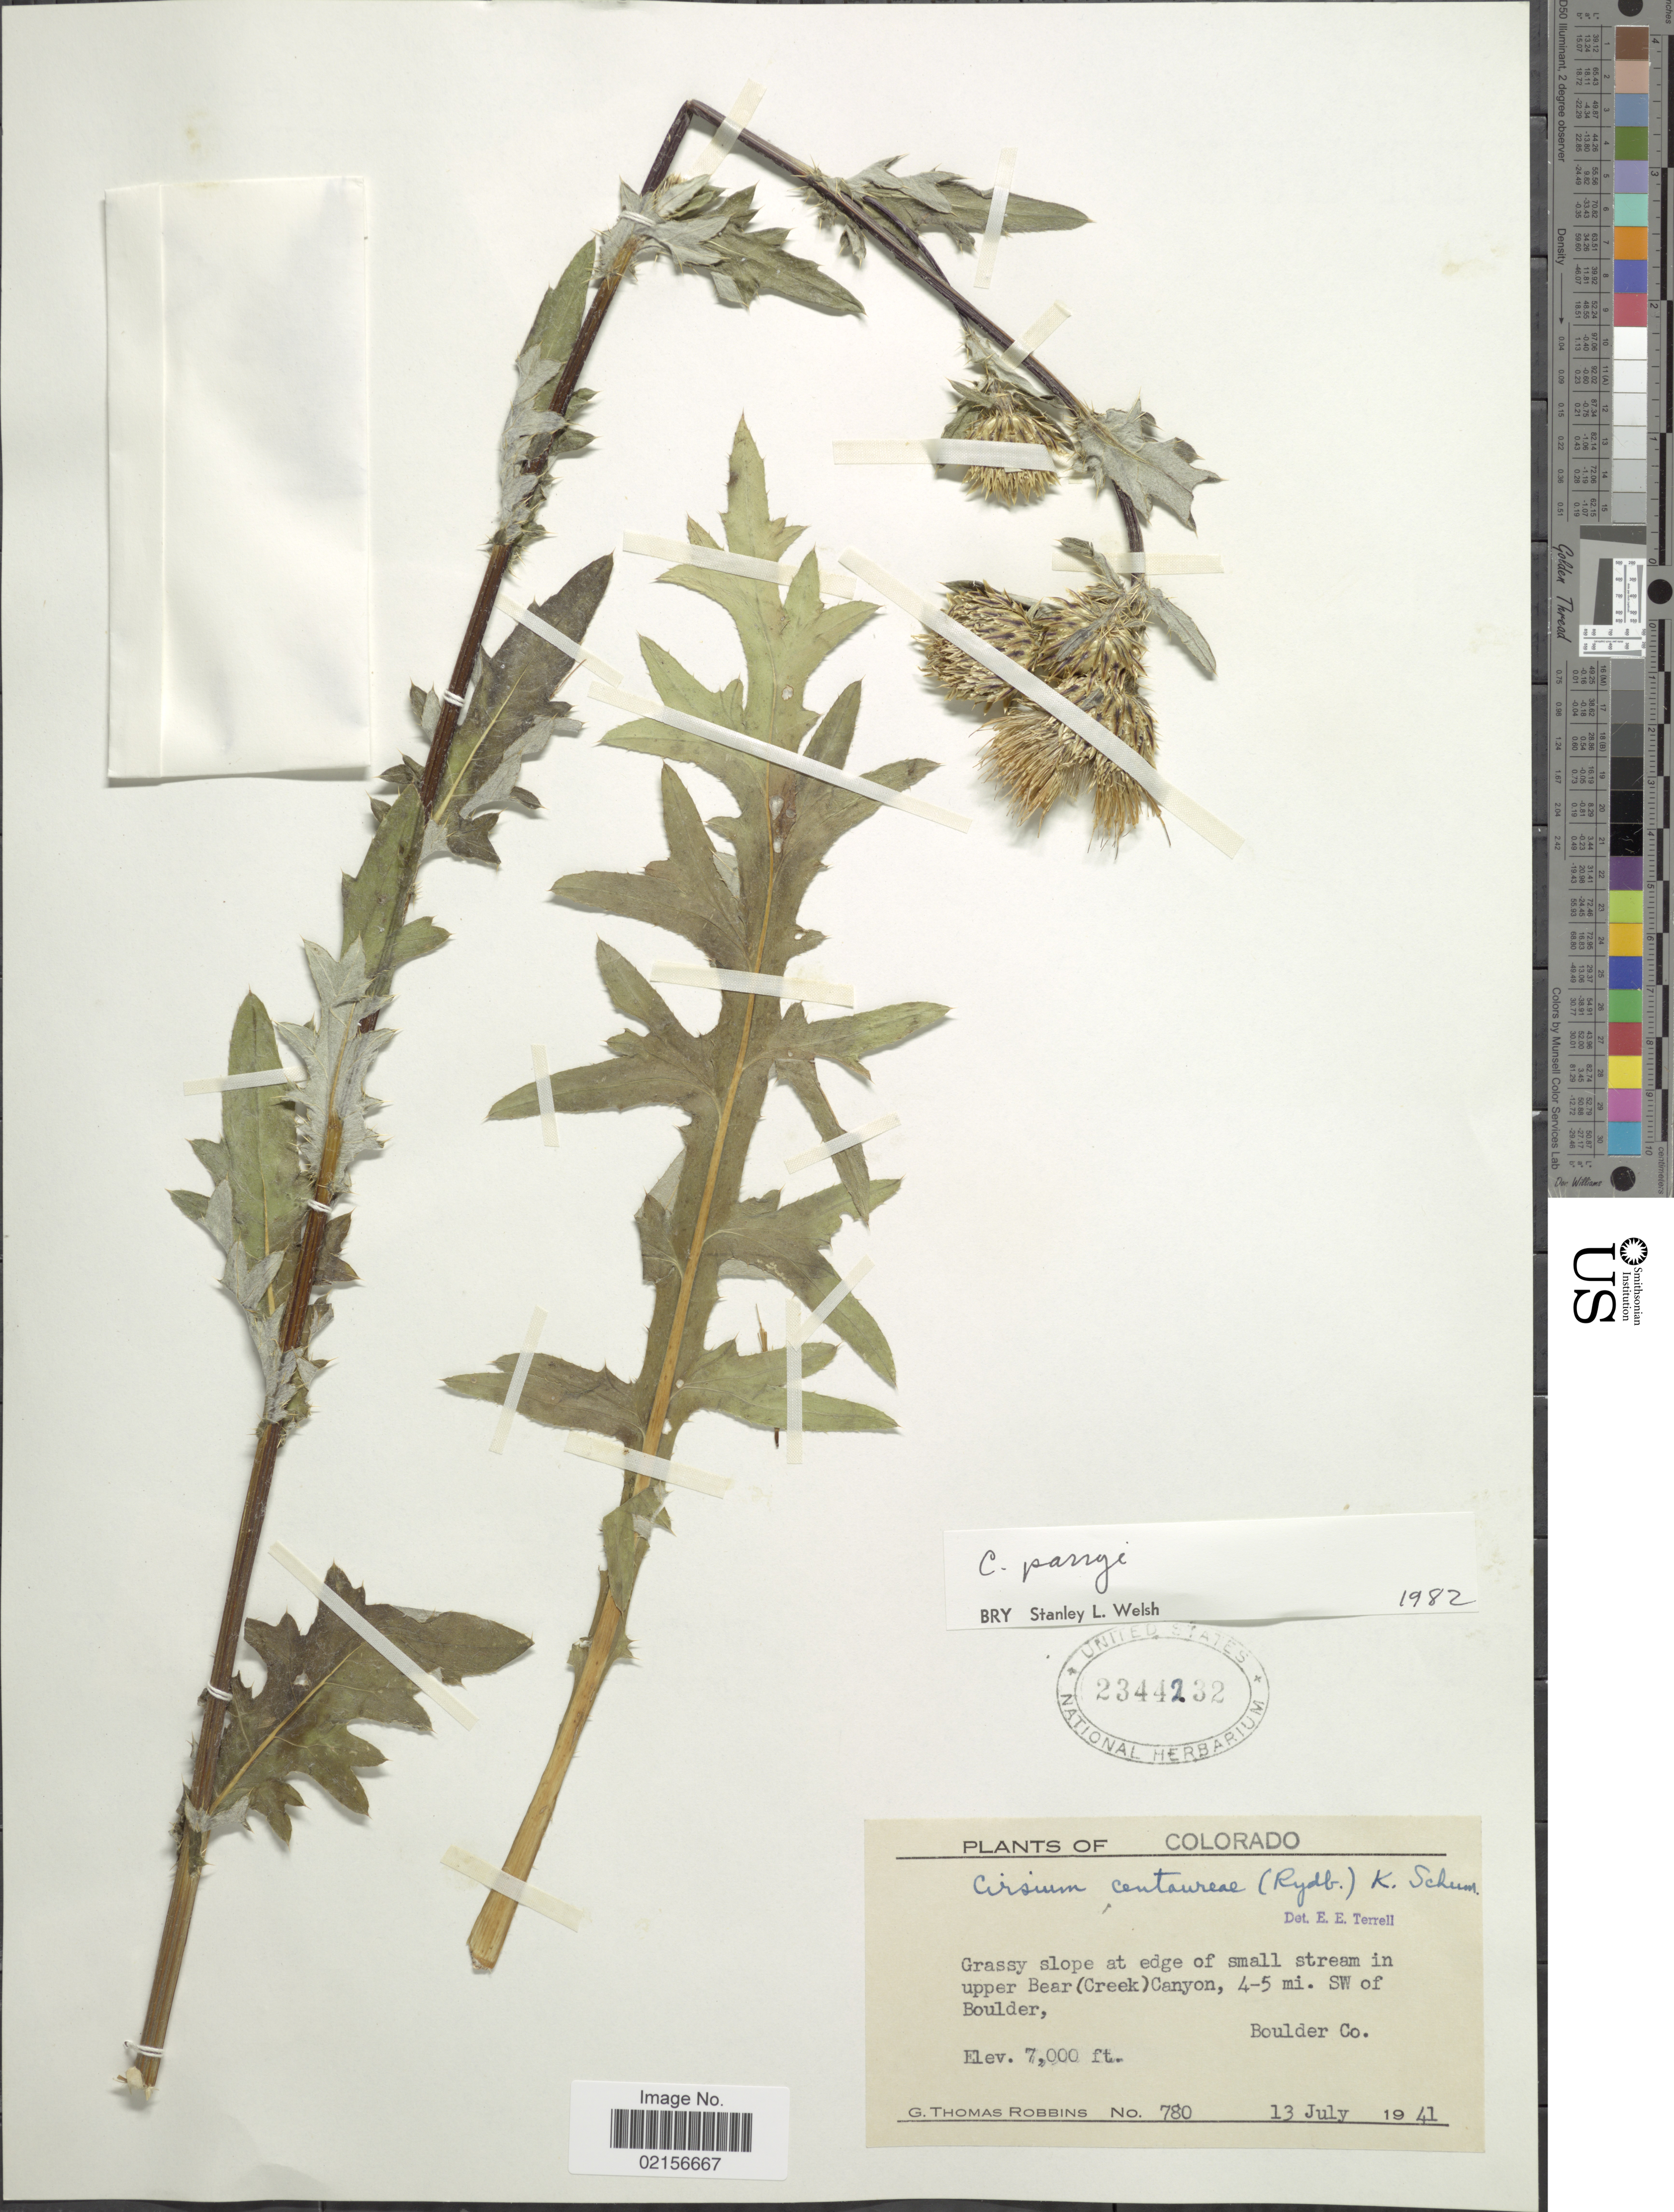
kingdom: Plantae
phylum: Tracheophyta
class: Magnoliopsida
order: Asterales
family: Asteraceae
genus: Cirsium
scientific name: Cirsium scariosum var. americanum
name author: (A. Gray) D.J. Keil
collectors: G. T. Robbins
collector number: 780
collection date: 1941-07-13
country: United States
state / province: Colorado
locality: Grassy slope at edge of small stream in upper Bear (Creek) Canyon, 4-5 mi. SW of Boulder, Boulder Co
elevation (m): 2134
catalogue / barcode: US 2344232